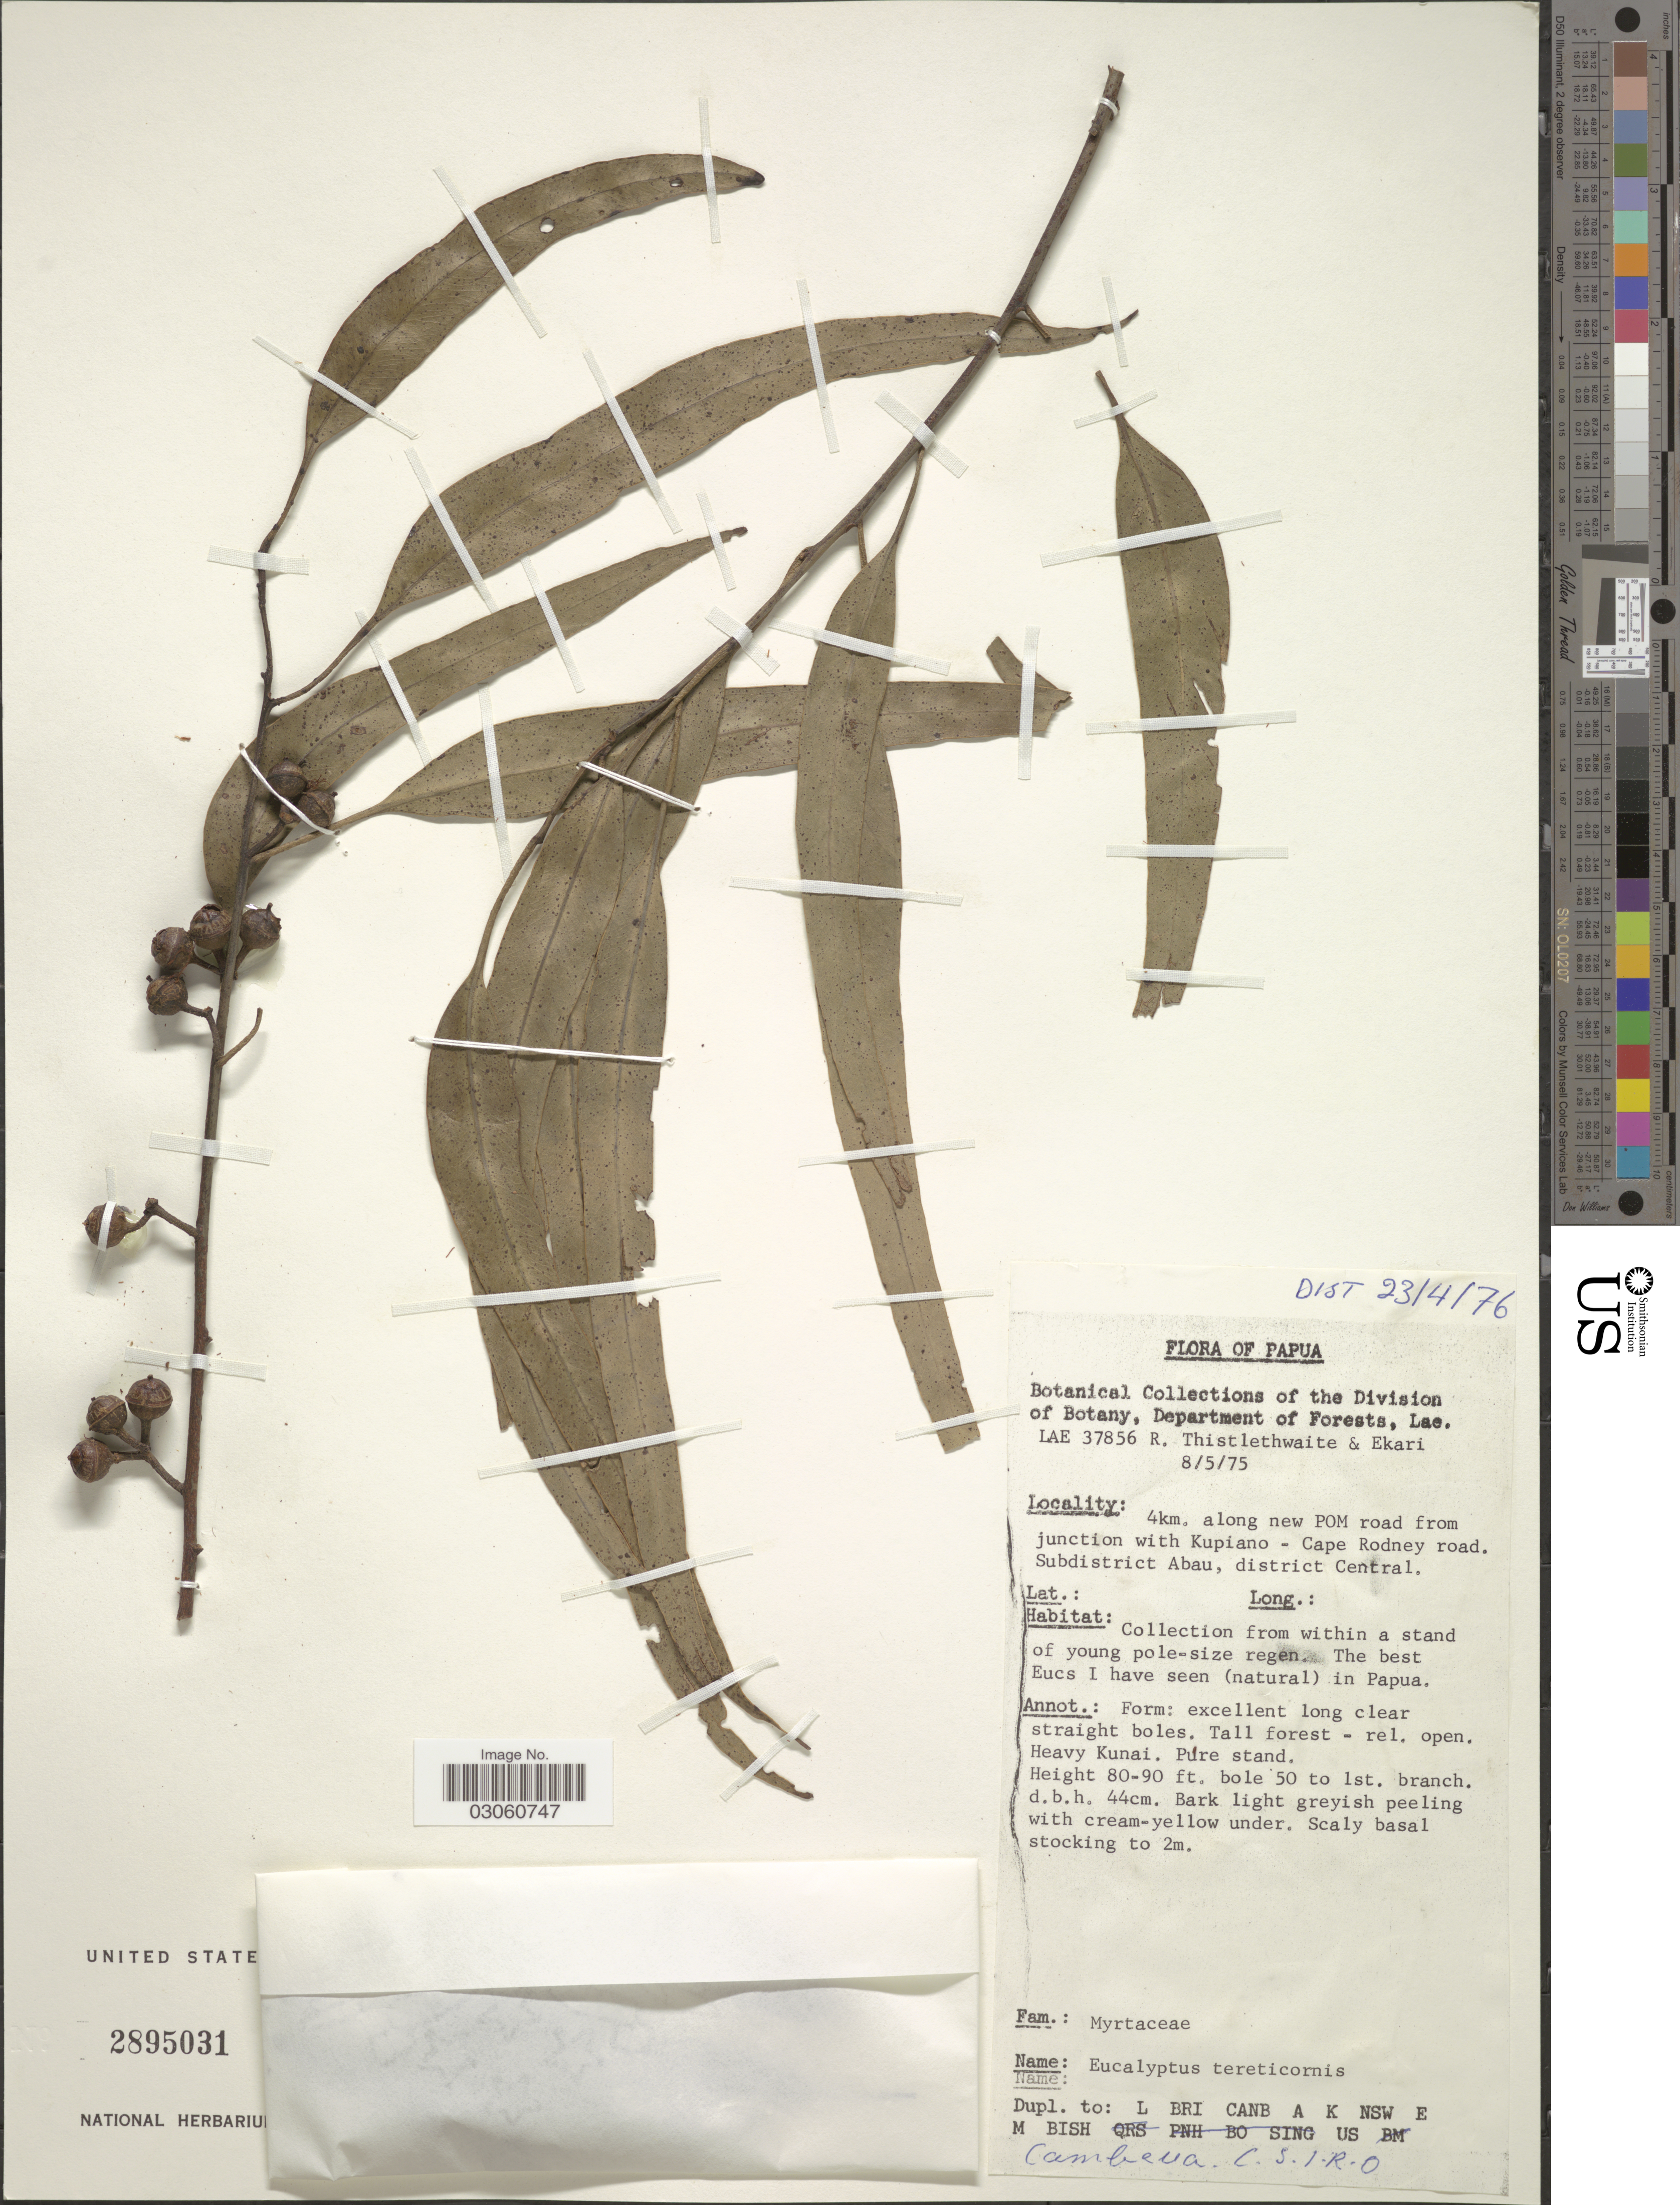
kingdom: Plantae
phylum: Tracheophyta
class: Magnoliopsida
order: Myrtales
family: Myrtaceae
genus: Eucalyptus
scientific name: Eucalyptus tereticornis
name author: Sm.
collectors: R. Thistlethwaite & -. Ekari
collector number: LAE 37856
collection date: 1975-05-08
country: Papua New Guinea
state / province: Central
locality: Papua. 4 km. along new POM road from junction with Kupiano - Cape Rodney road. Subdistrict Abau, district Central.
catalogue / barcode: US 2895031